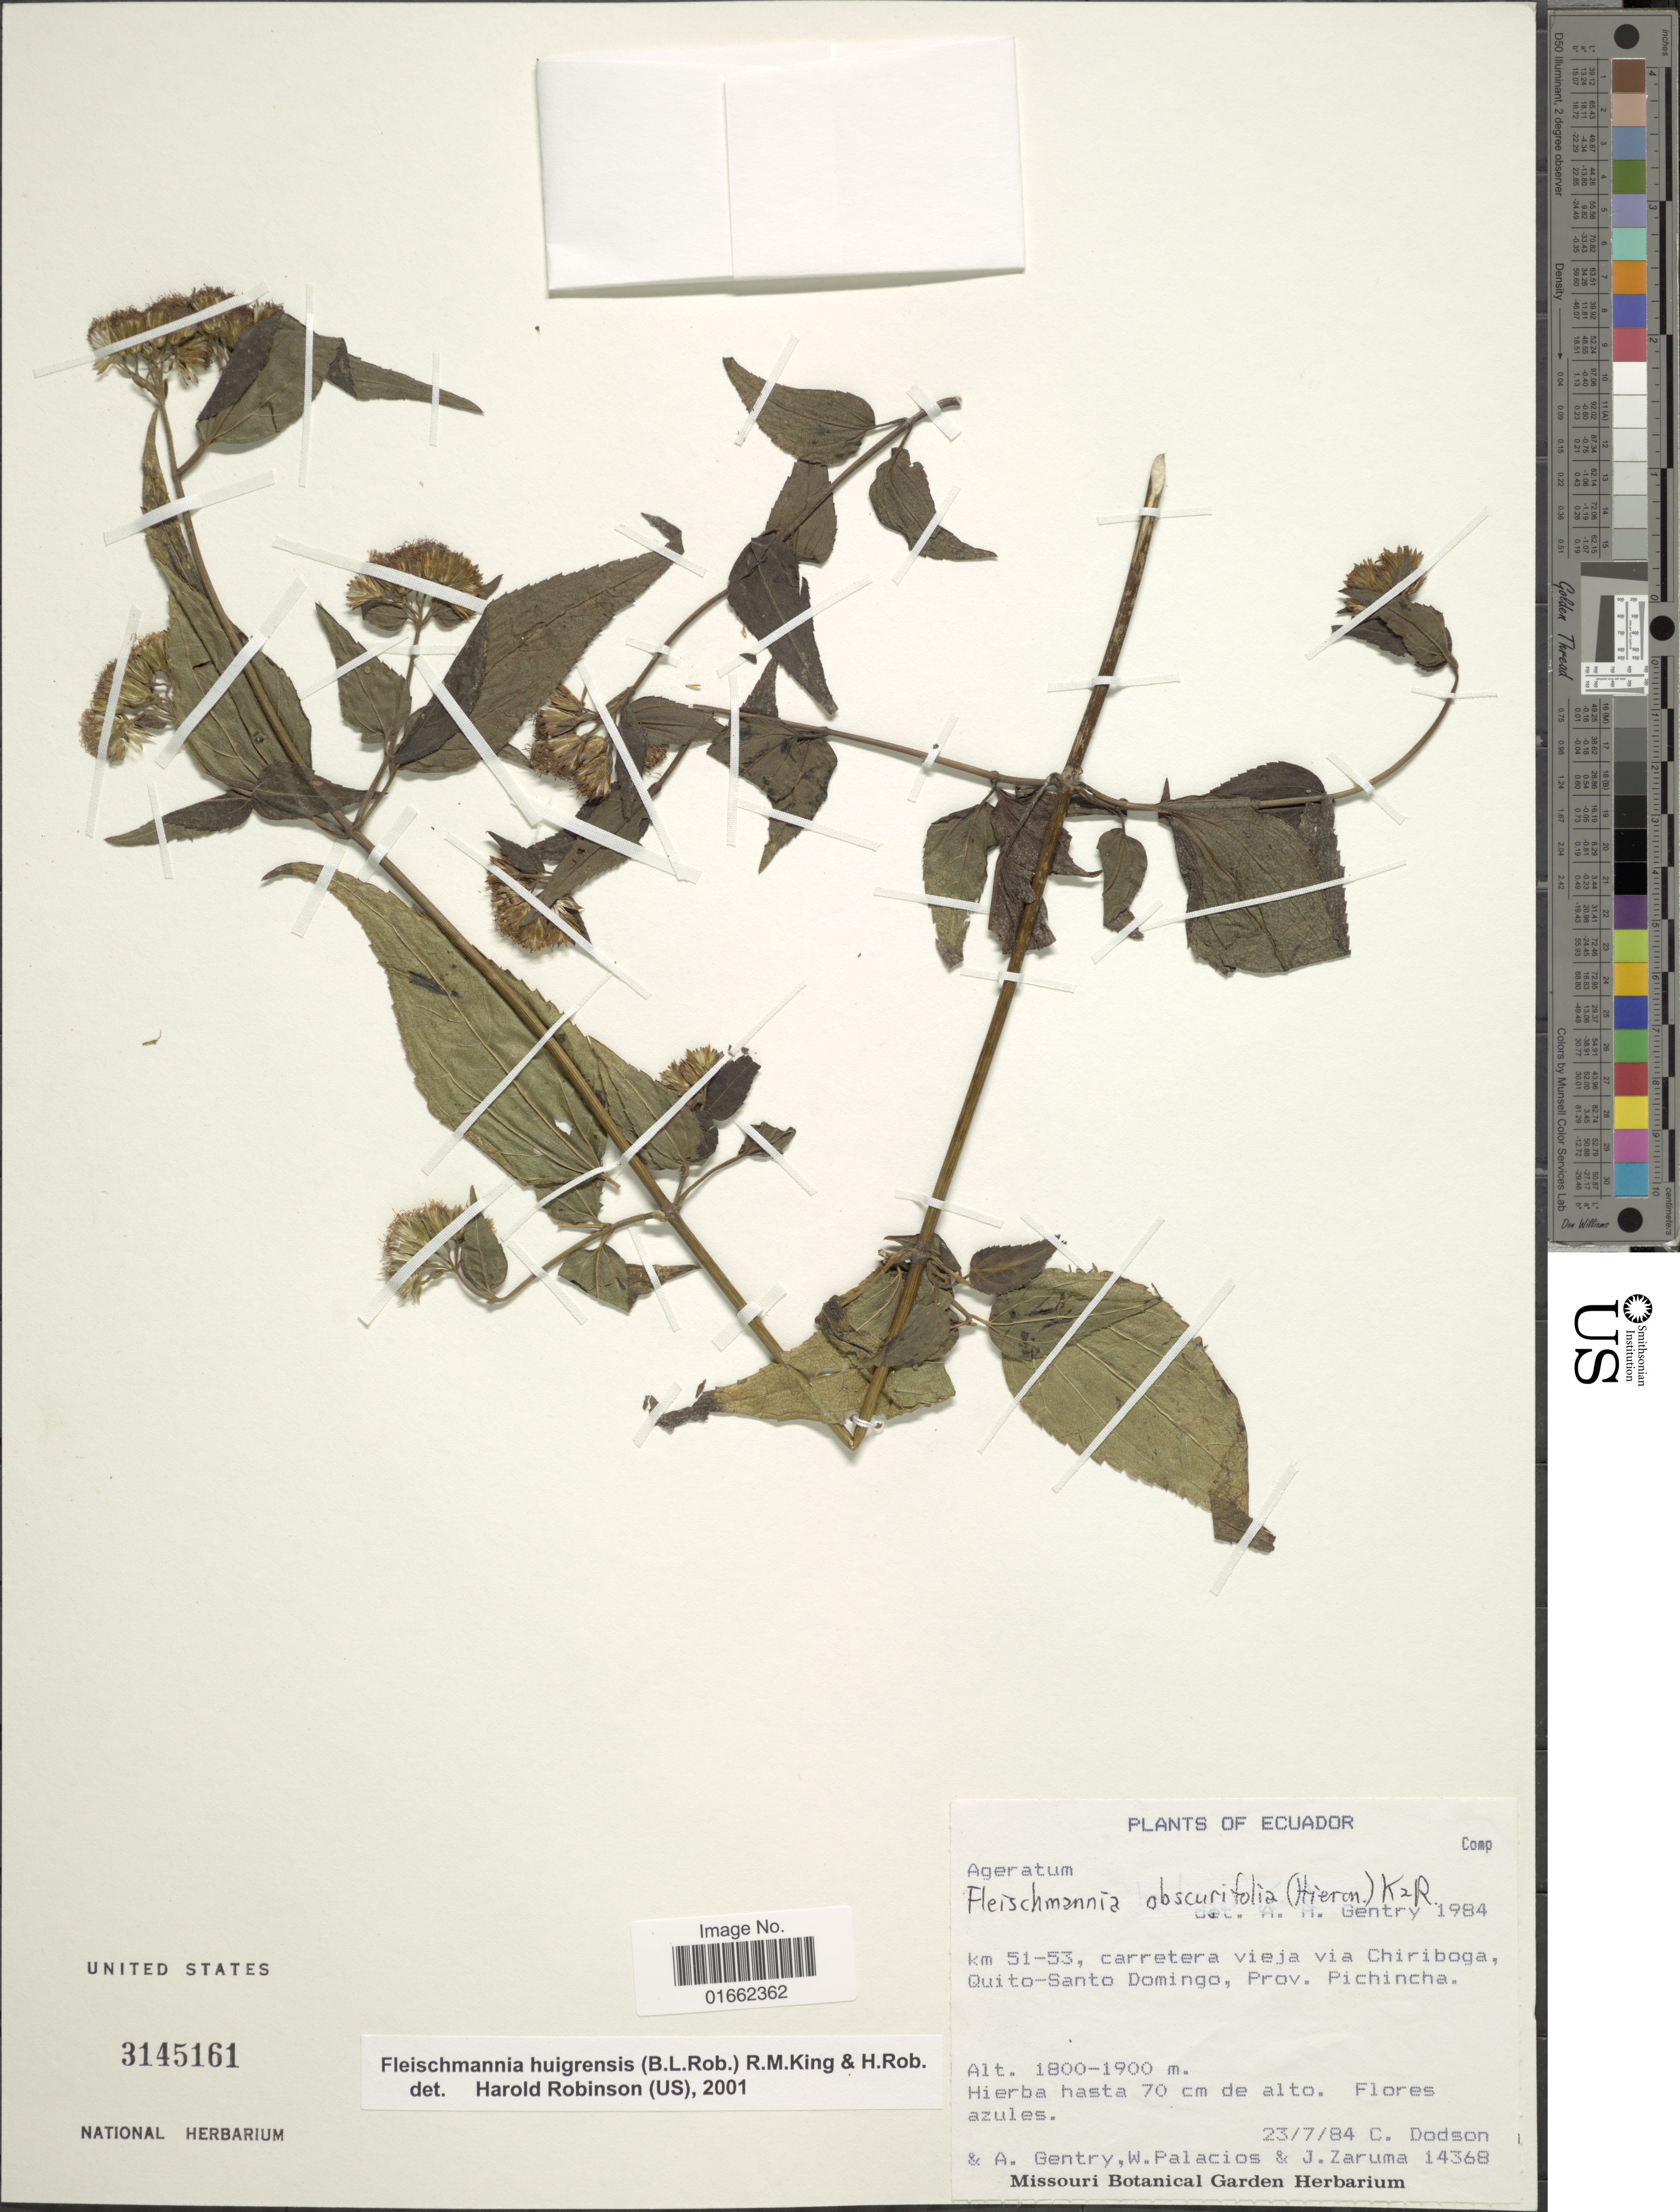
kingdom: Plantae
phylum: Tracheophyta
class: Magnoliopsida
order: Asterales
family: Asteraceae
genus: Fleischmannia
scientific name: Fleischmannia obscurifolia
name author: (Hieron.) R.M. King & H. Rob.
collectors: C. Dodson, A. H. Gentry, W. Palacios & J. Zaruma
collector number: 14368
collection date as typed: Transcribed d/m/y: 23/7/84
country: Ecuador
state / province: Pichincha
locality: Km 51-53, carretera vieja via Chiriboga, Quito-Santo Domingo, Prov. Pichincha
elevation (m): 1800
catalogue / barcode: US 3145161